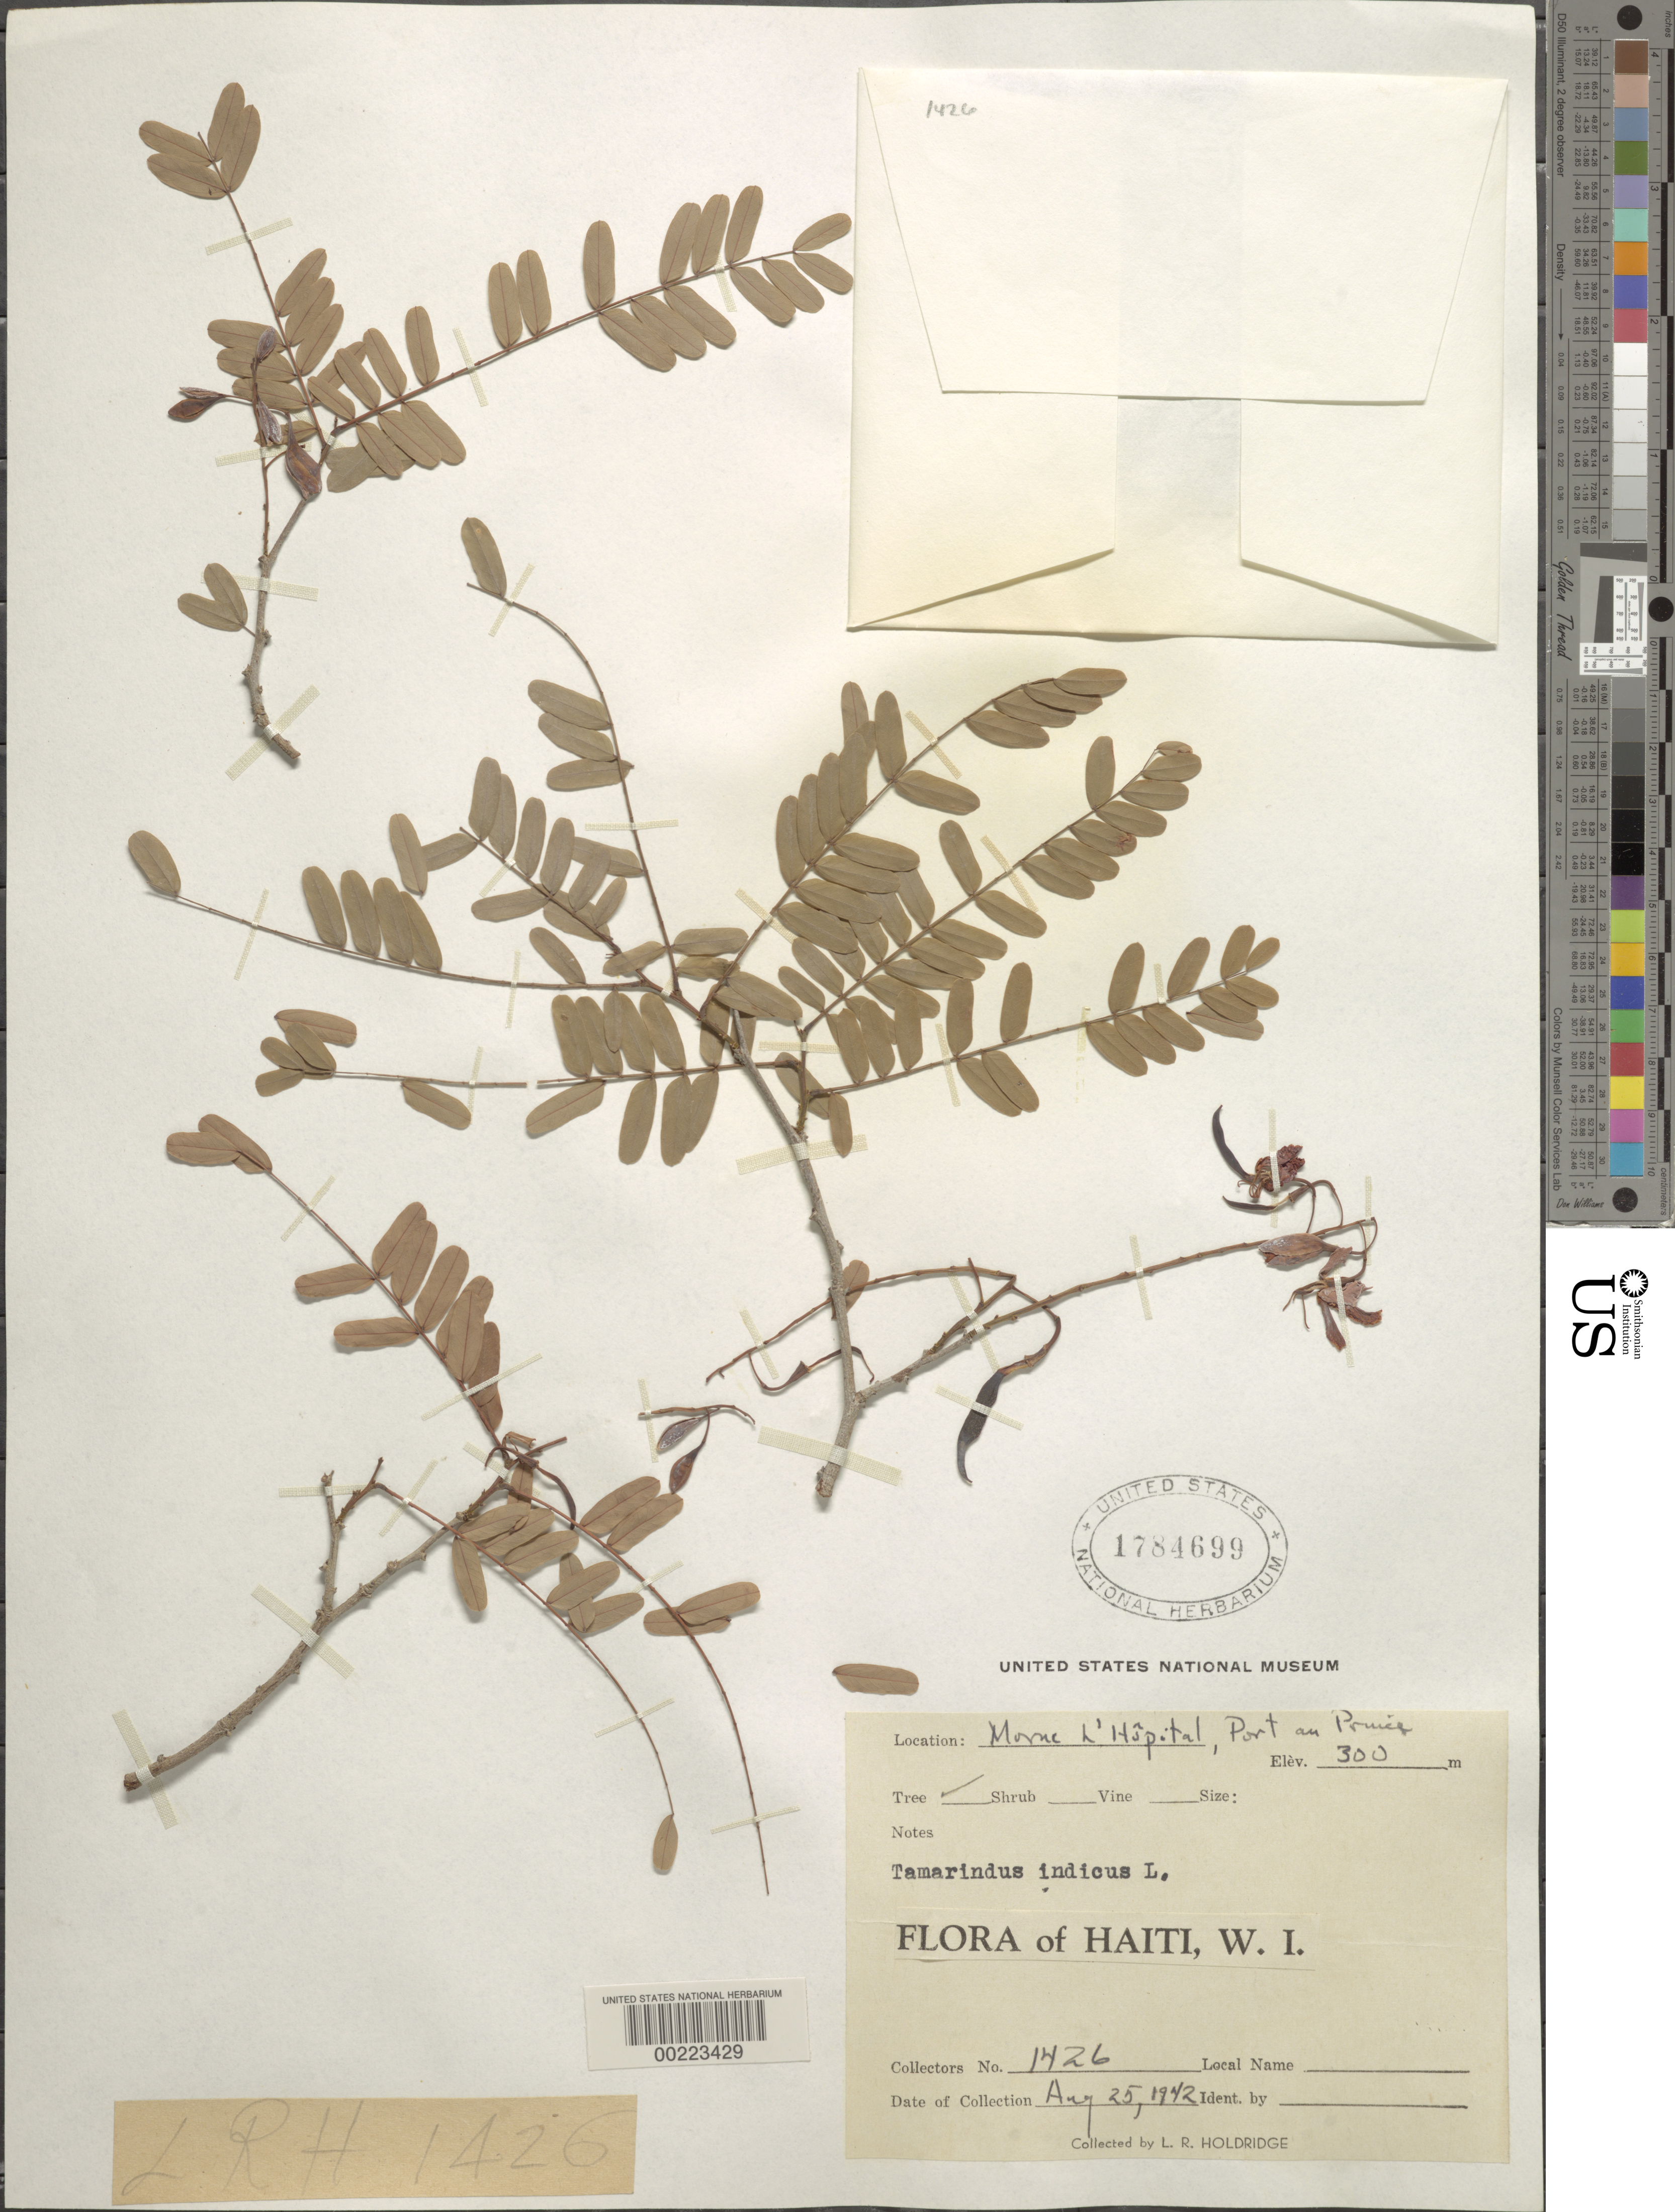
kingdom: Plantae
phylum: Tracheophyta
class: Magnoliopsida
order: Fabales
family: Fabaceae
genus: Tamarindus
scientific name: Tamarindus indica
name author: L.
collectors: L. Holdridge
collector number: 1426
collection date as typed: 25 Aug 1942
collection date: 1942-08-25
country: Haiti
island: Hispaniola Island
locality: Morne l'hopital, port au prince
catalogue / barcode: US 1784699